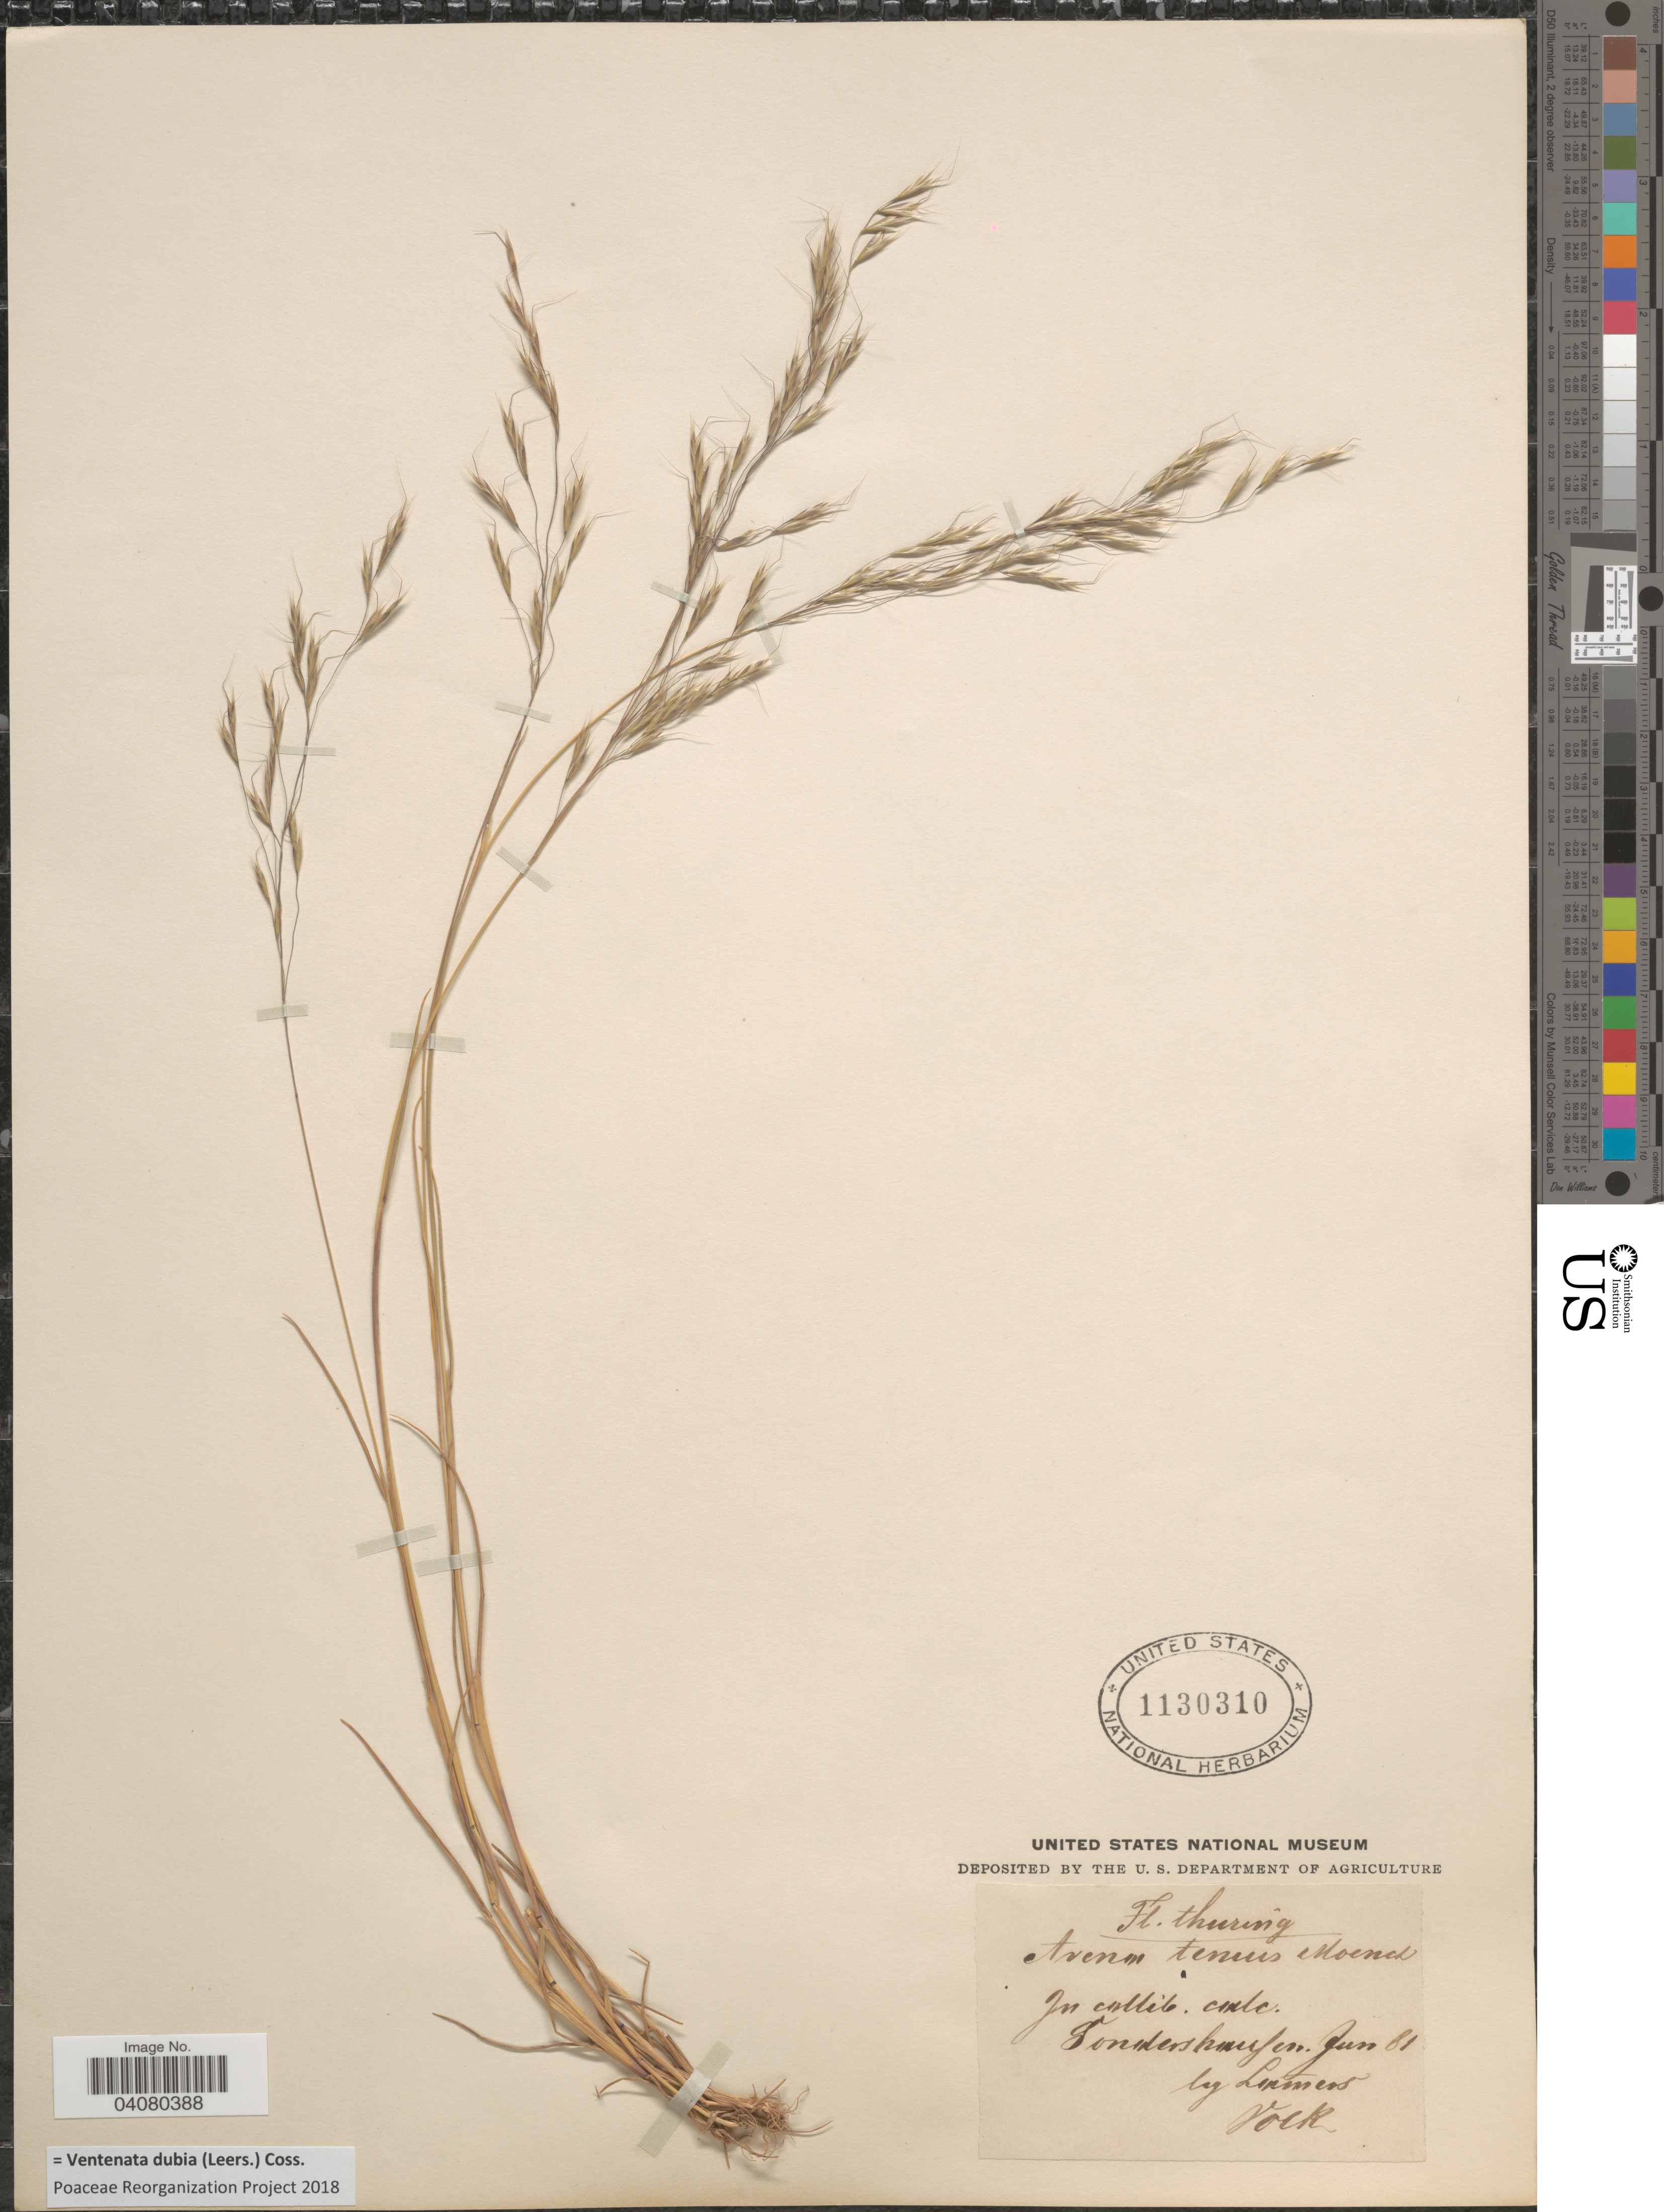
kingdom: Plantae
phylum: Tracheophyta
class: Liliopsida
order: Poales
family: Poaceae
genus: Ventenata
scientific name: Ventenata dubia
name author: (Leers) Coss.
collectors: Lamers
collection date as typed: Transcribed d/m/y: /6/81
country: Germany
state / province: Thuringia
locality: Thuring. In collib. calc. Sondershausen.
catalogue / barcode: US 1130310